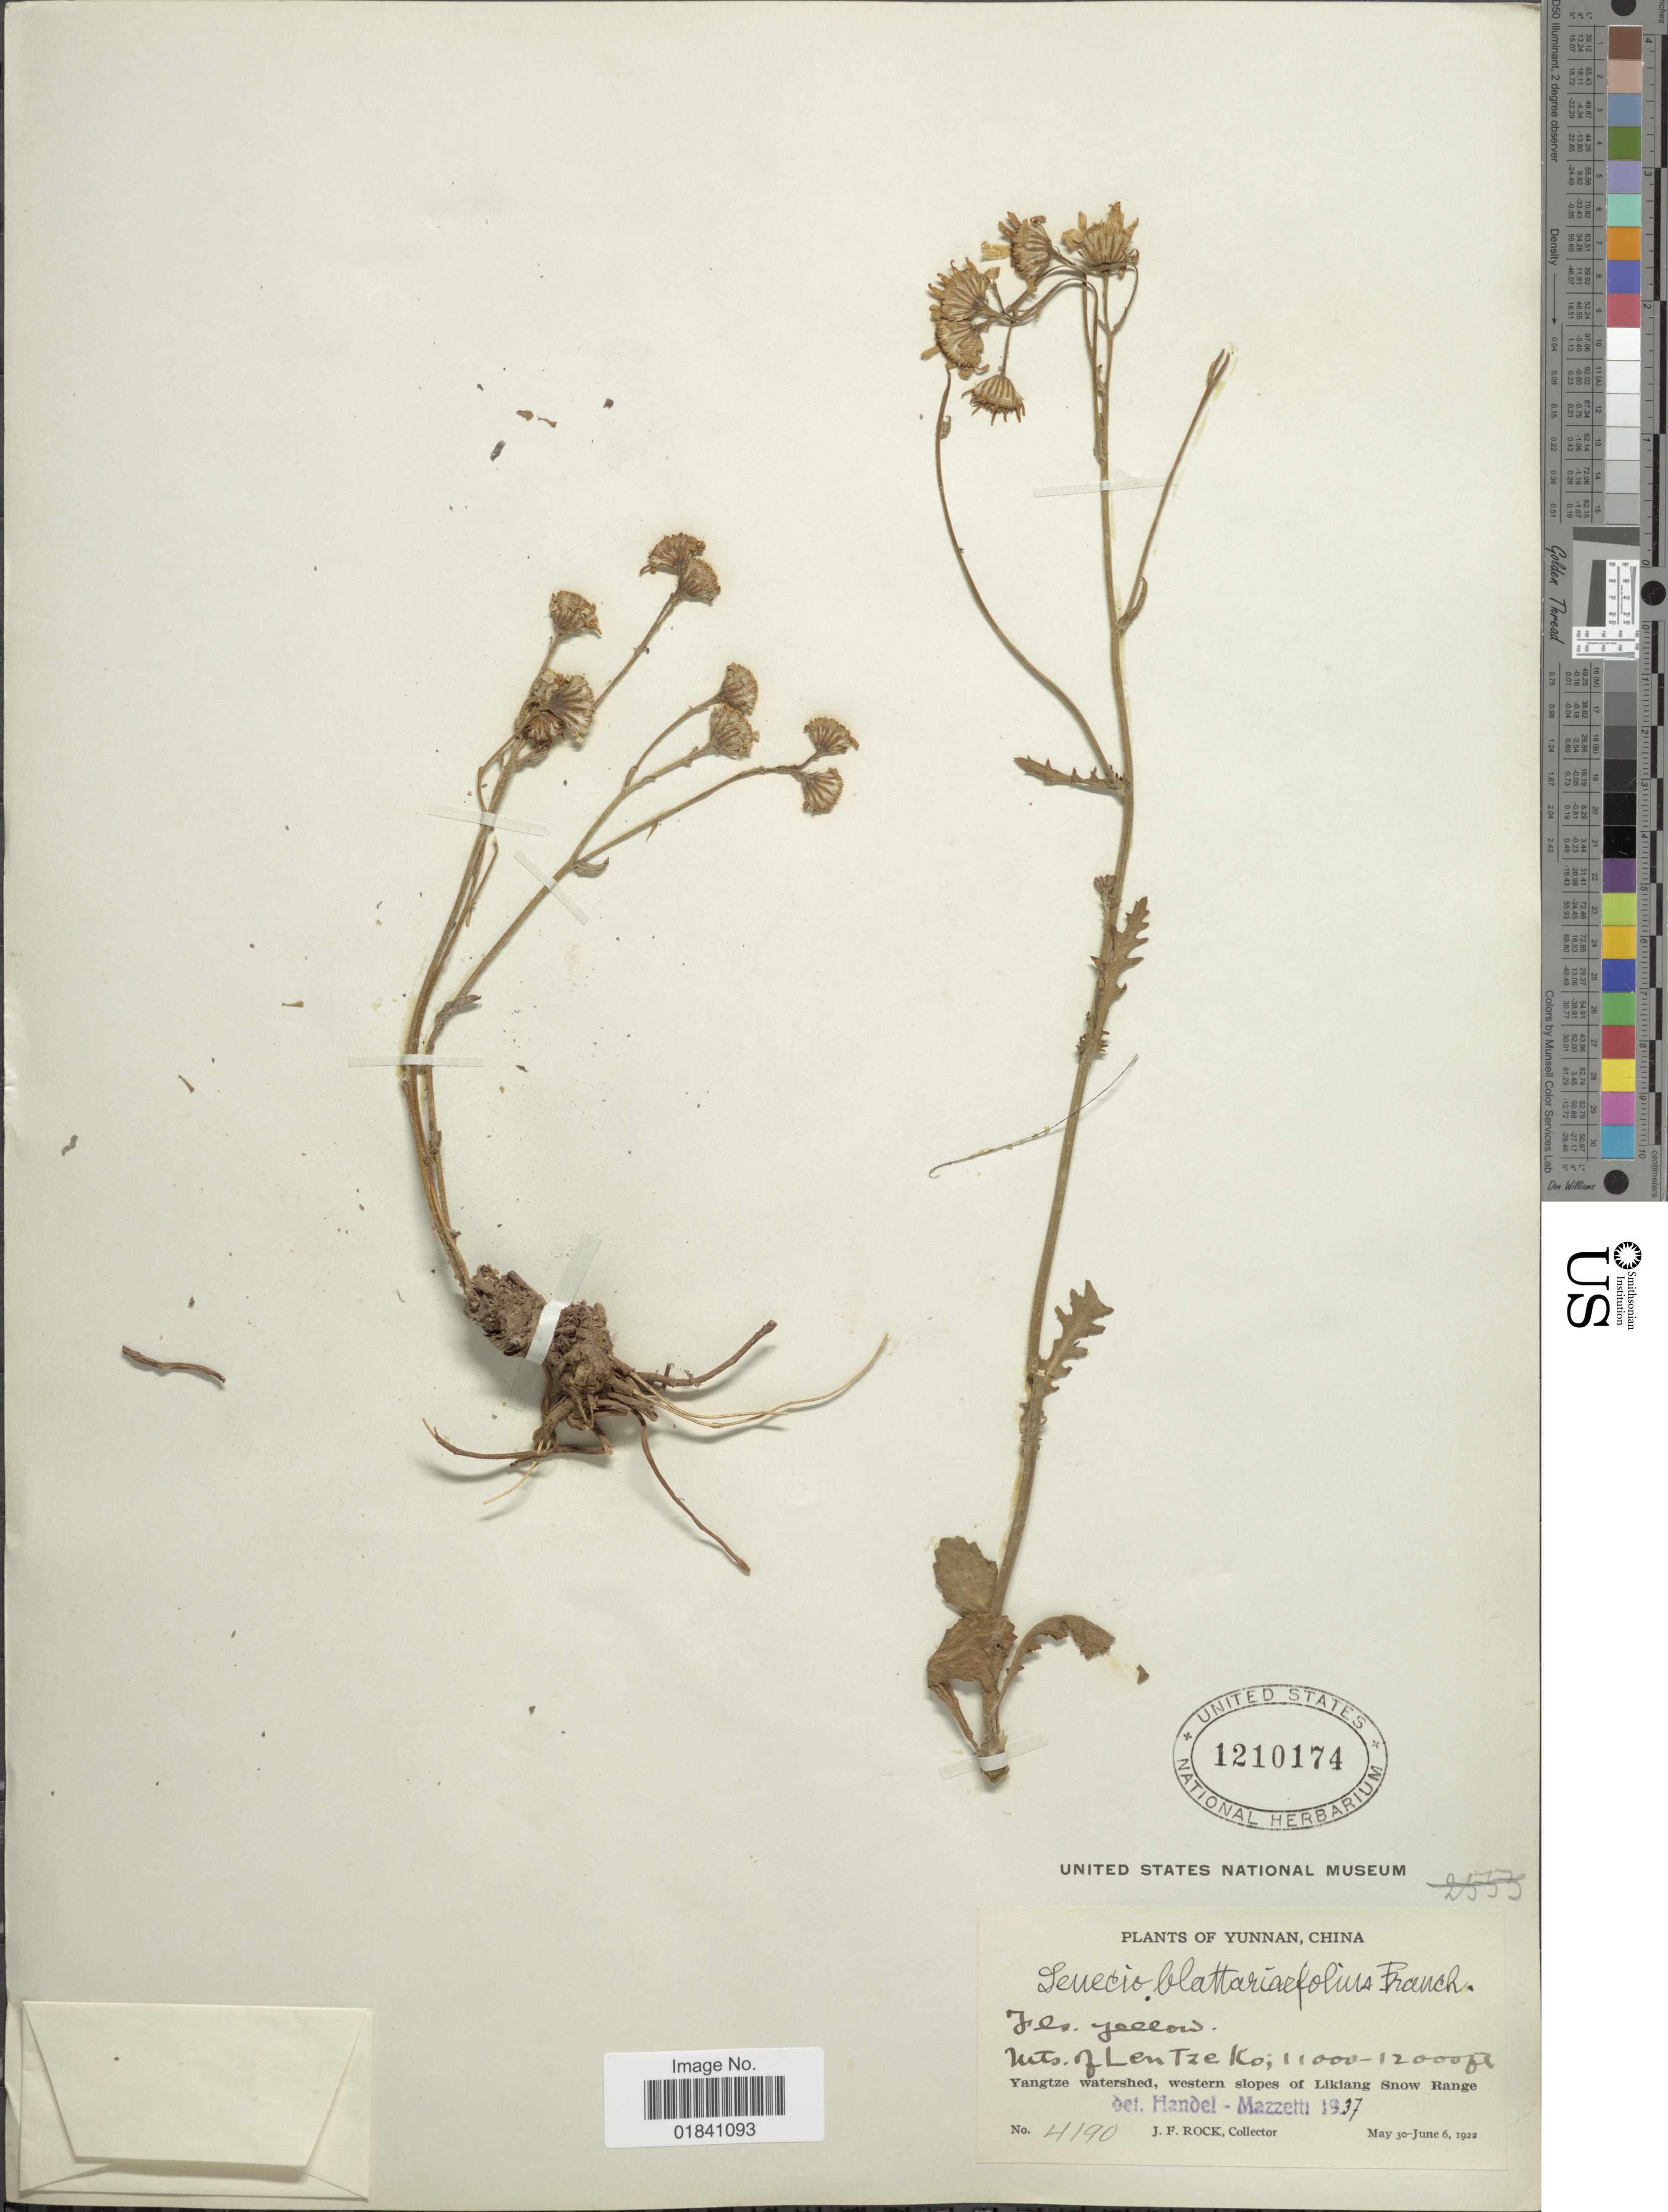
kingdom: Plantae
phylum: Tracheophyta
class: Magnoliopsida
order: Asterales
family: Asteraceae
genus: Senecio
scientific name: Senecio nudicaulis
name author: Buch.-Ham. ex D. Don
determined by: Ren, C.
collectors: J. F. Rock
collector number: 4190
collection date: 1922-05-30/1922-06-06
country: China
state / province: Yunnan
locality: Mts. of Len Tze Ko. Yangtze watershed, western slopes of Likiang Snow Range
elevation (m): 3353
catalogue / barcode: US 1210174